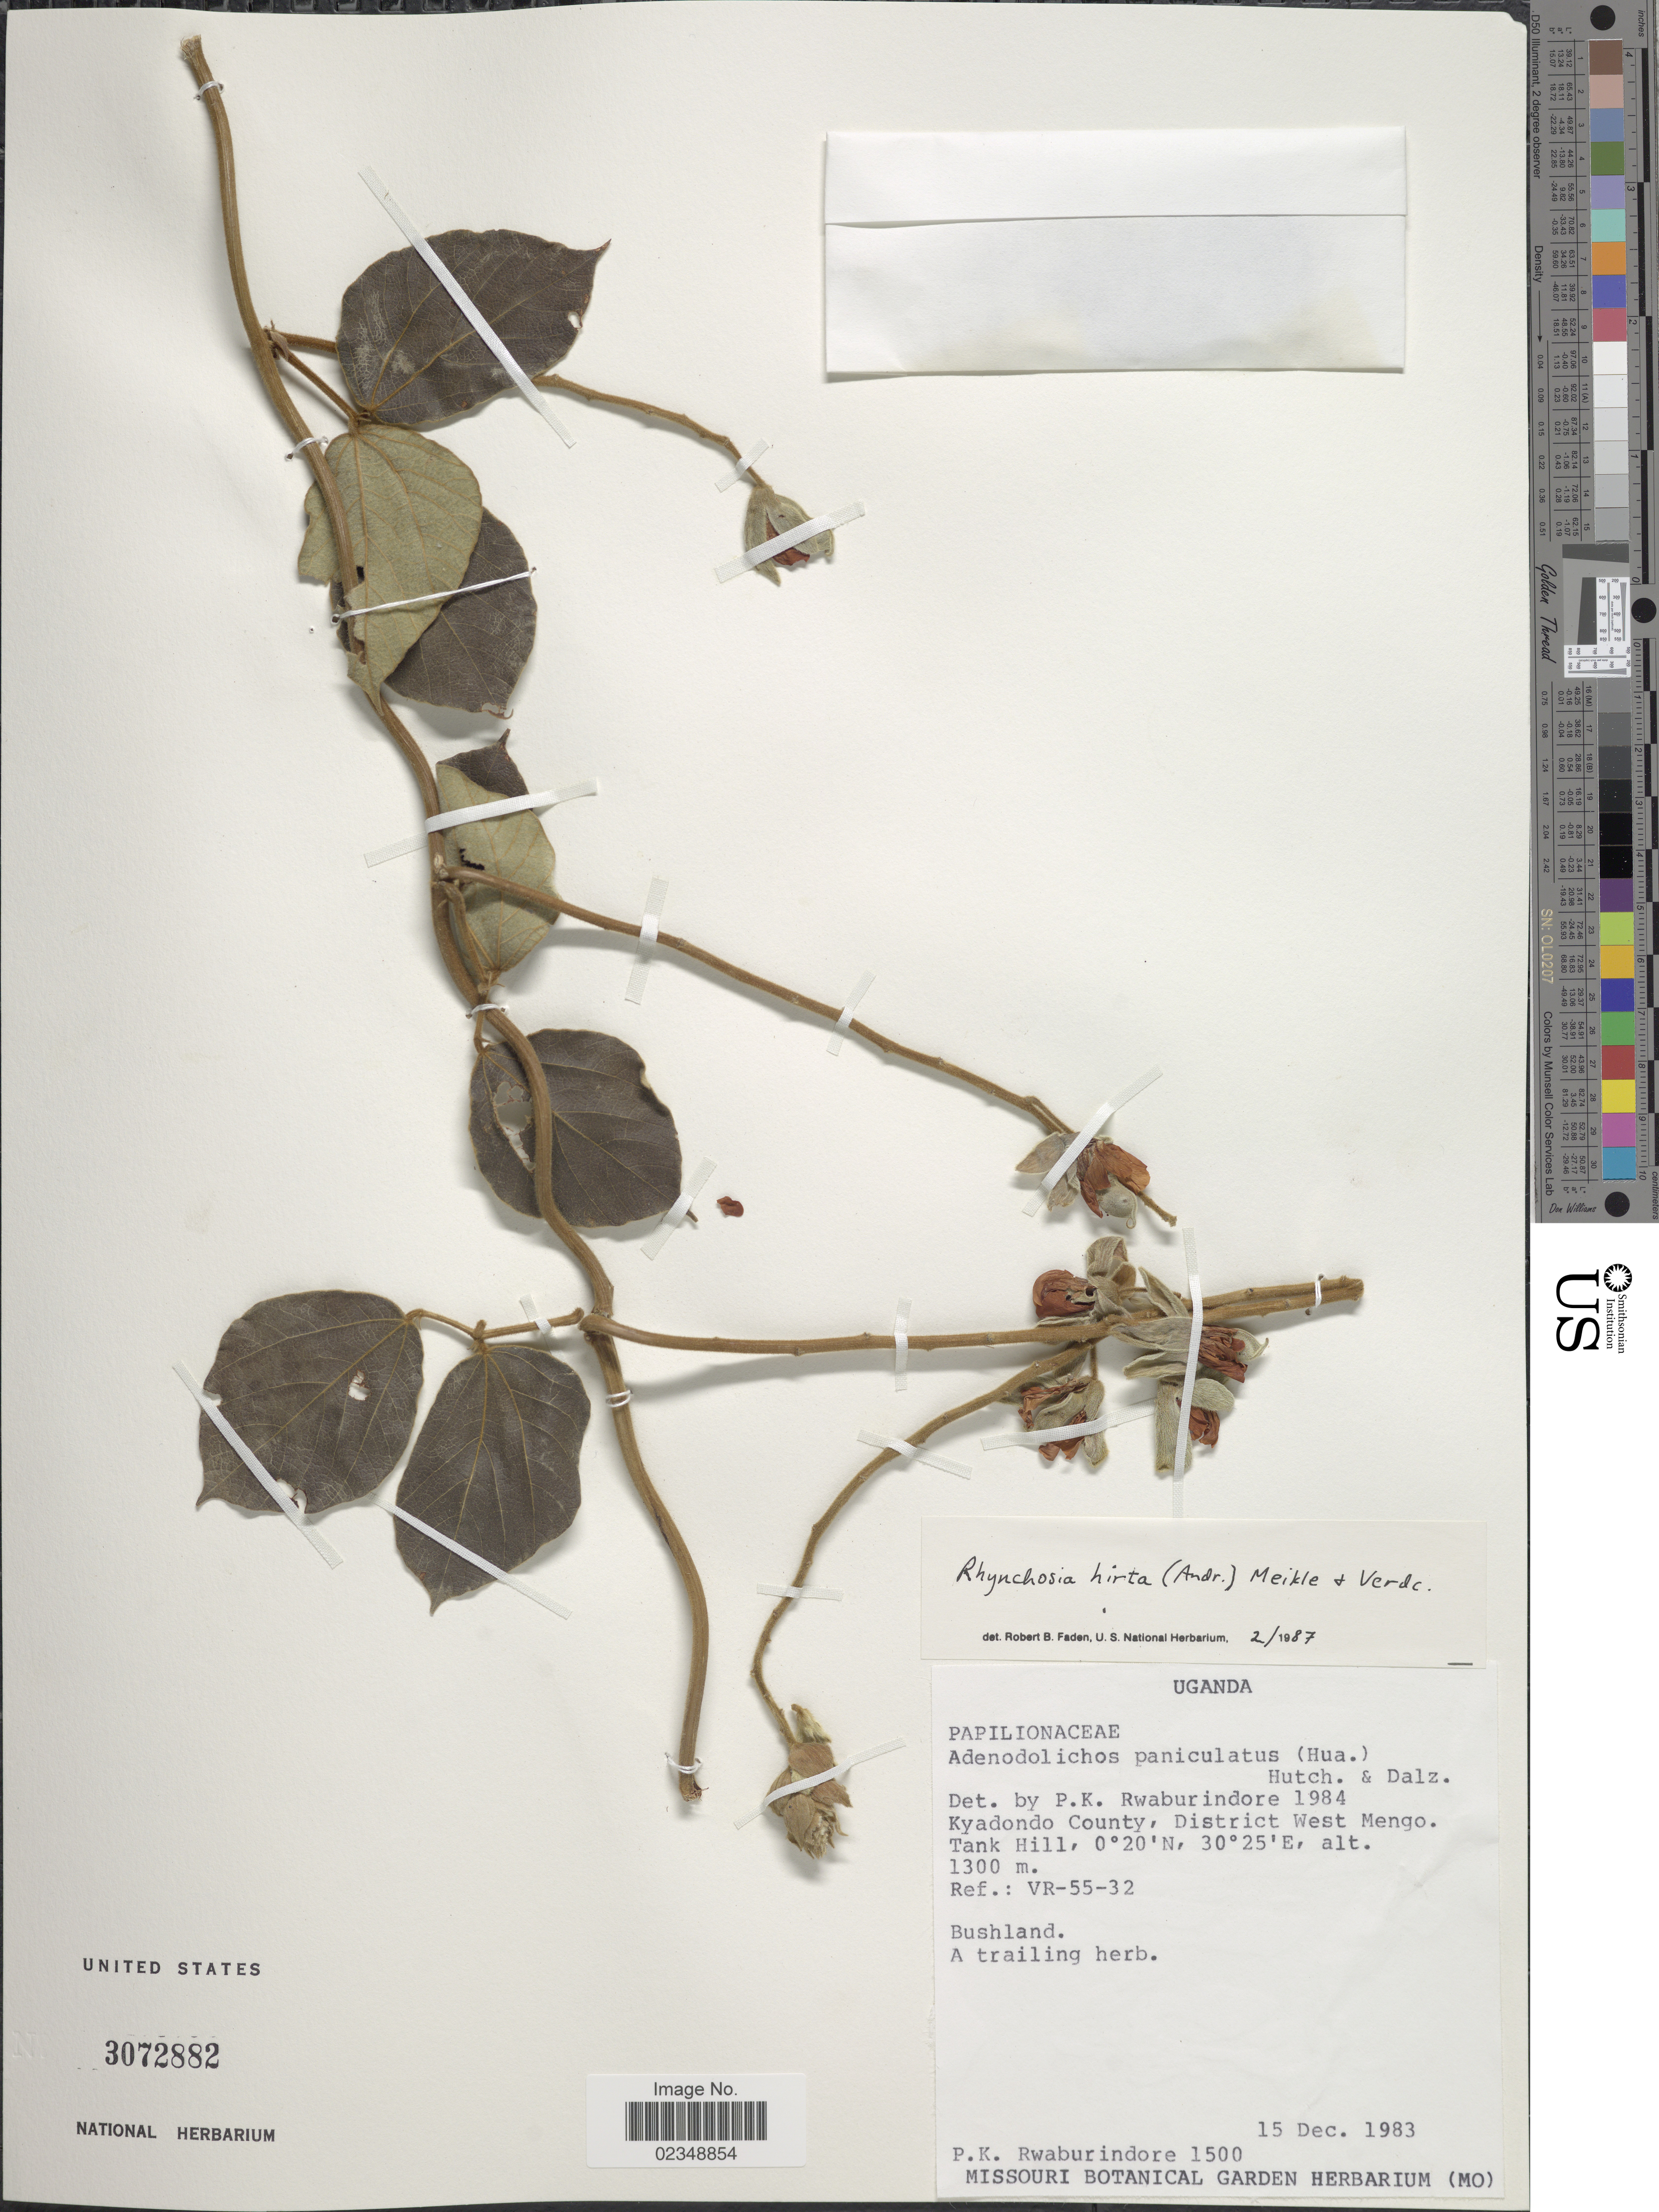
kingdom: Plantae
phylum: Tracheophyta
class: Magnoliopsida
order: Fabales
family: Fabaceae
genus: Rhynchosia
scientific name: Rhynchosia hirta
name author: (Andrews) Meikle & Verdc.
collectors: P. Rwaburindore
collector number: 1500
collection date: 1983-12-15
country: Uganda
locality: Kyadondo County, District West Mengo. Tank Hill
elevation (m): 1300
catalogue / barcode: US 3072882